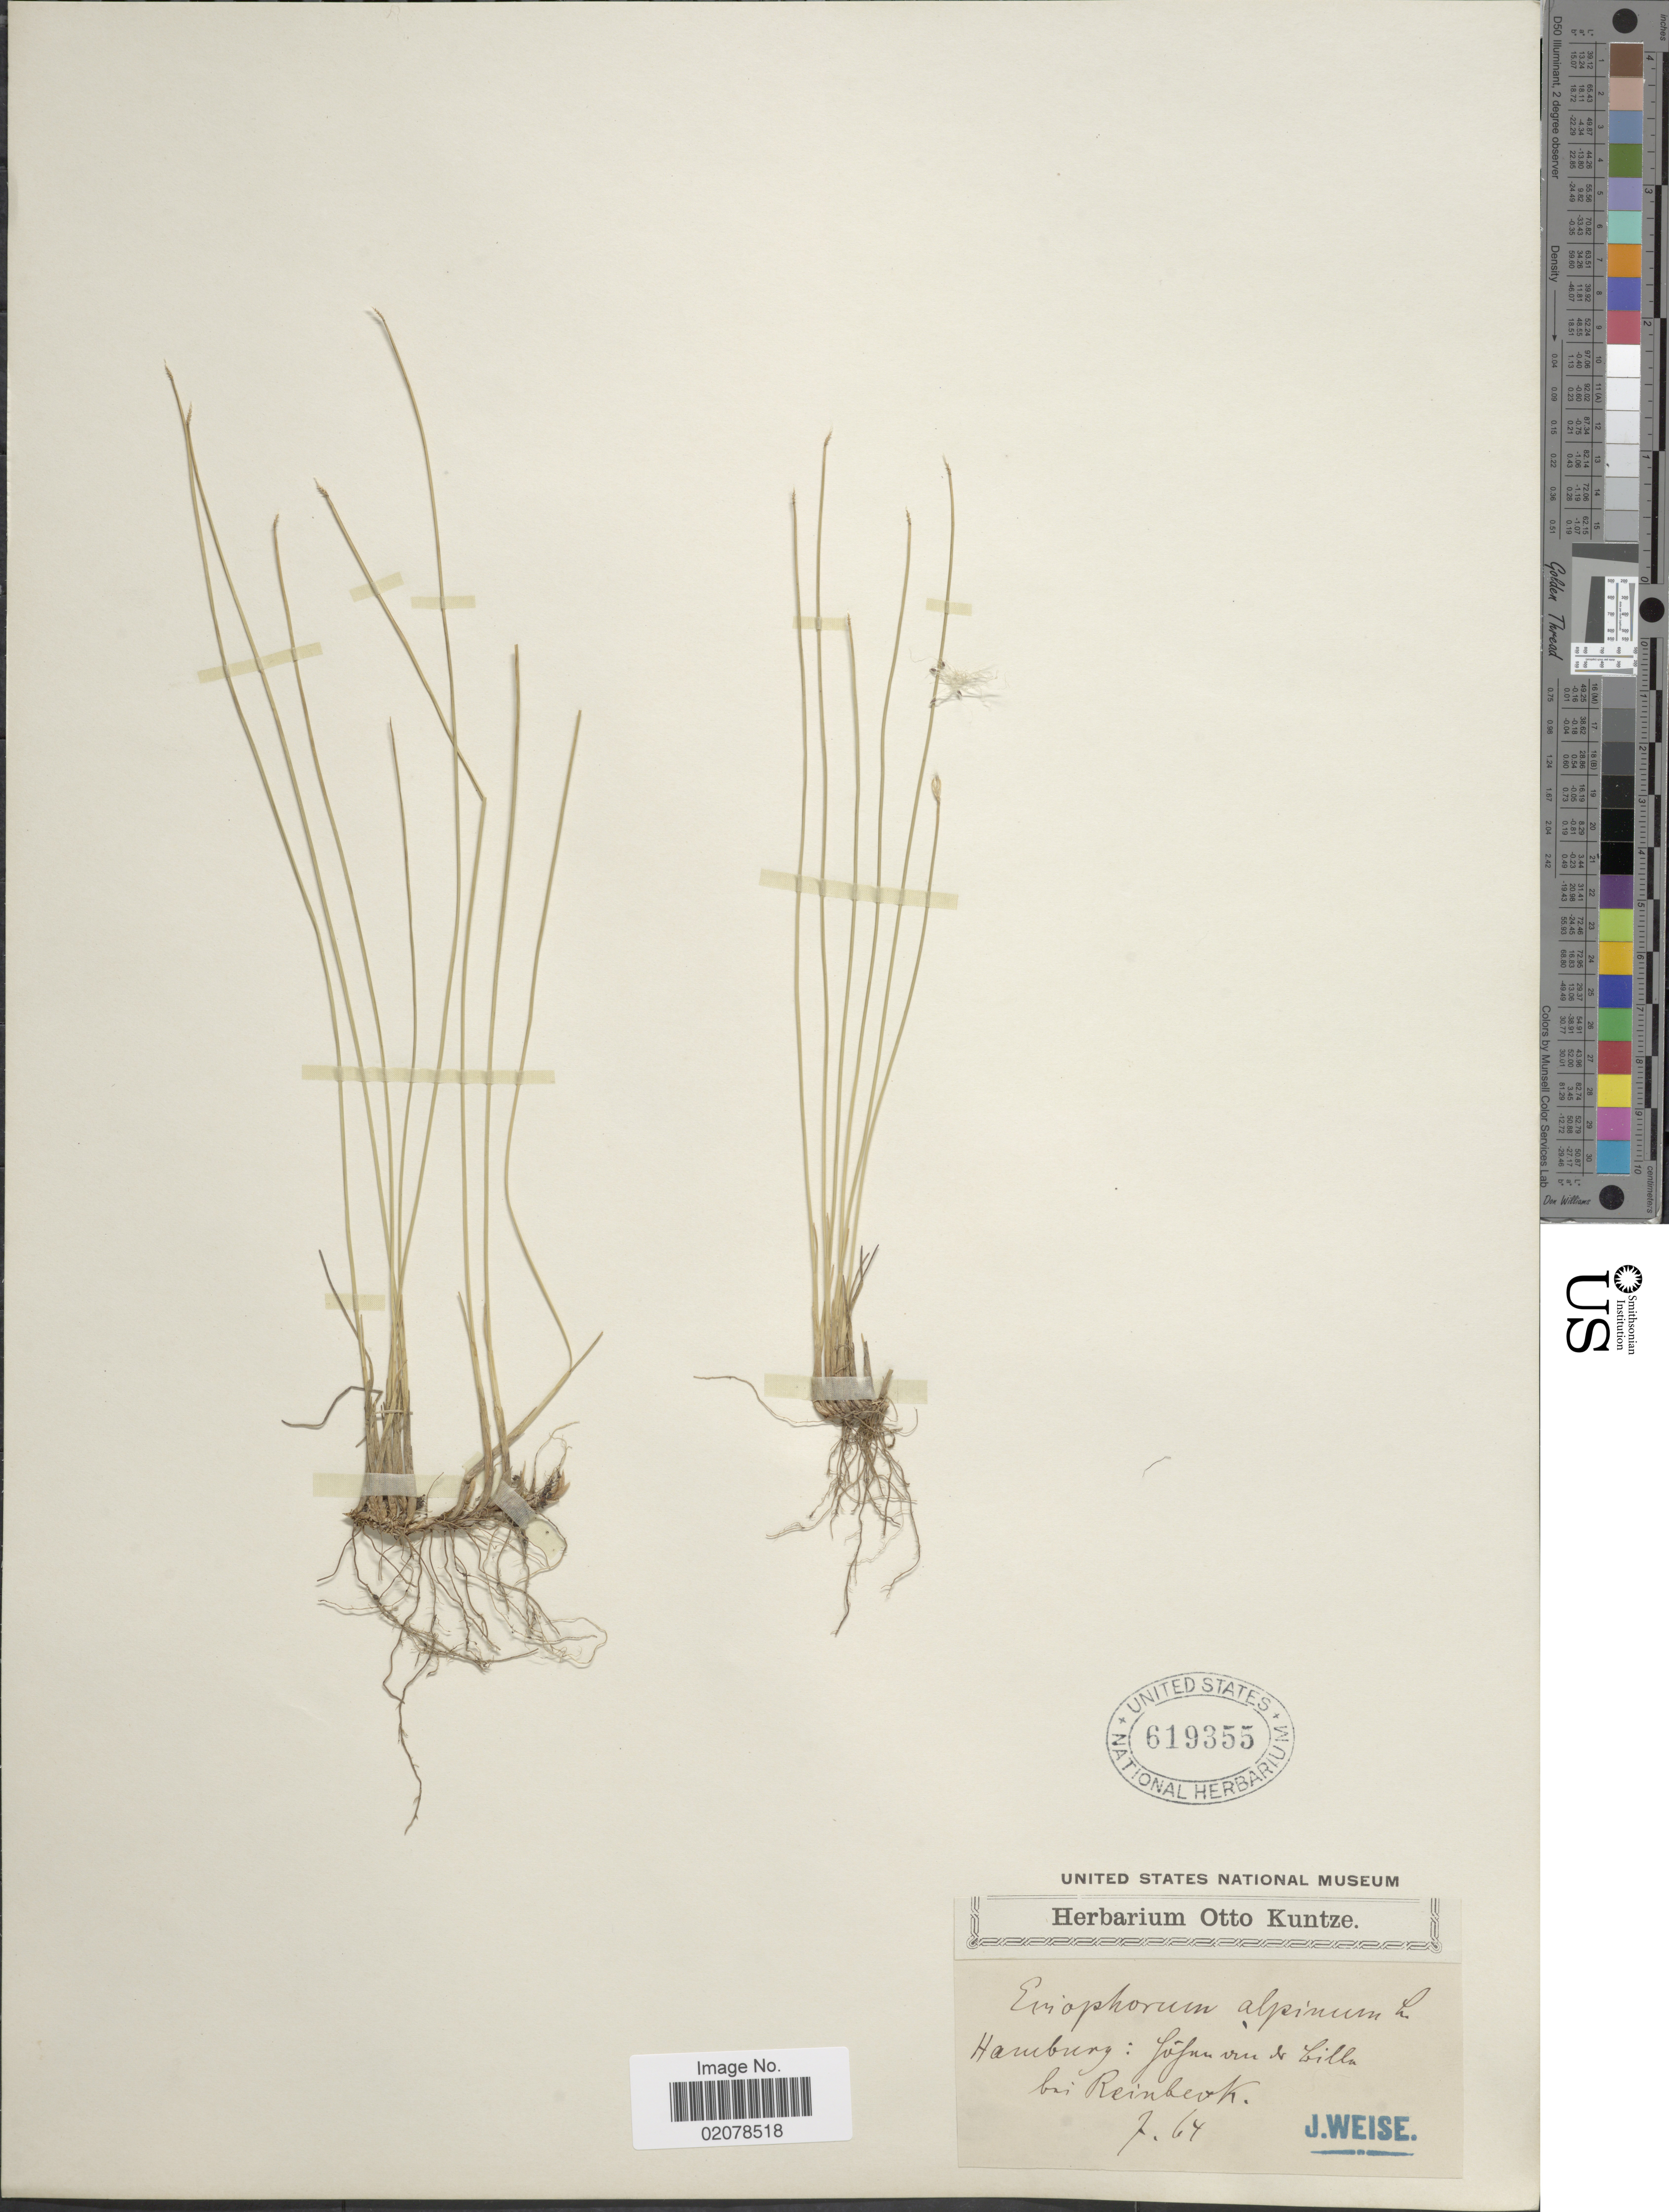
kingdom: Plantae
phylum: Tracheophyta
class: Liliopsida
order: Poales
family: Cyperaceae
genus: Trichophorum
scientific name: Trichophorum alpinum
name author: (L.) Pers.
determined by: Strong, M. T., (US), Smithsonian Institution - National Museum of Natural History (UNITED STATES)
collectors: J. Weise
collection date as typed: Transcribed d/m/y: /7/64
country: Germany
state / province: Hamburg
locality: Fofn um e billa bei Reinbek [interpreted]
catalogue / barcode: US 619355